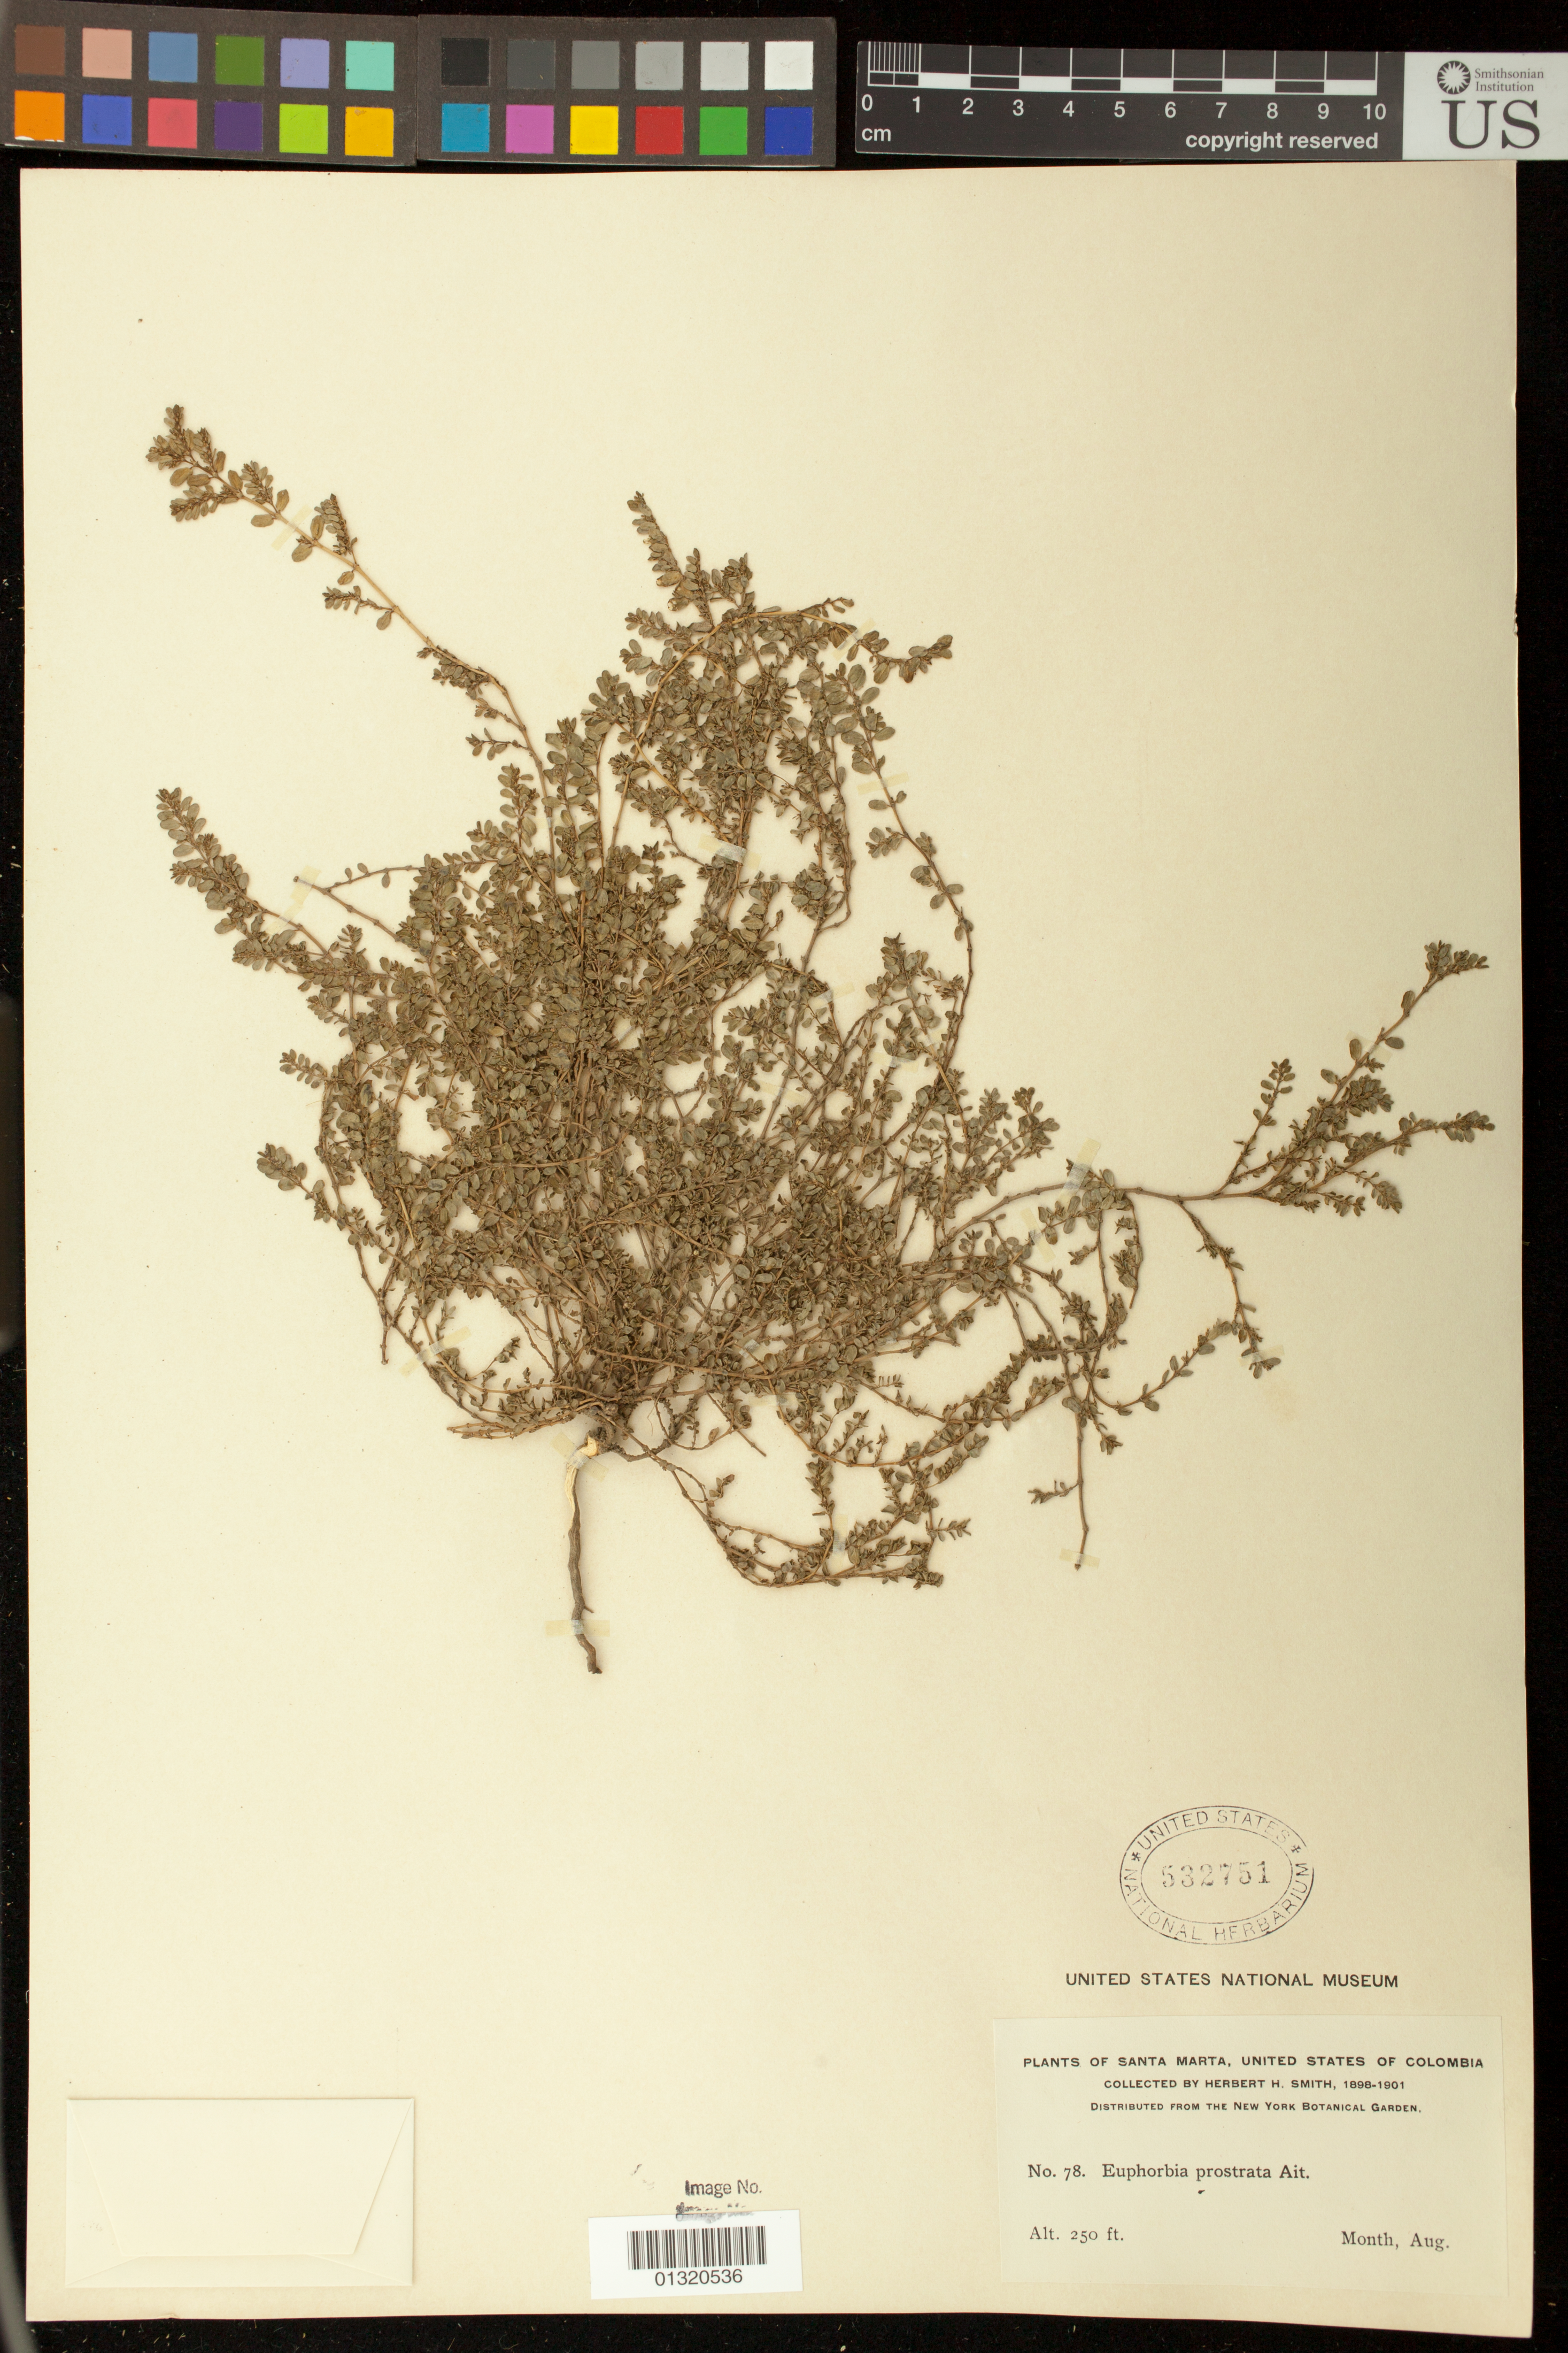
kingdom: Plantae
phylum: Tracheophyta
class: Magnoliopsida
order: Malpighiales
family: Euphorbiaceae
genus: Euphorbia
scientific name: Euphorbia prostrata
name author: Aiton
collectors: H. H. Smith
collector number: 78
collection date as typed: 1898-1901; Aug.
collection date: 1898/1901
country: Colombia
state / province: Magdalena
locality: Santa Marta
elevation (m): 76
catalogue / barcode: US 532751